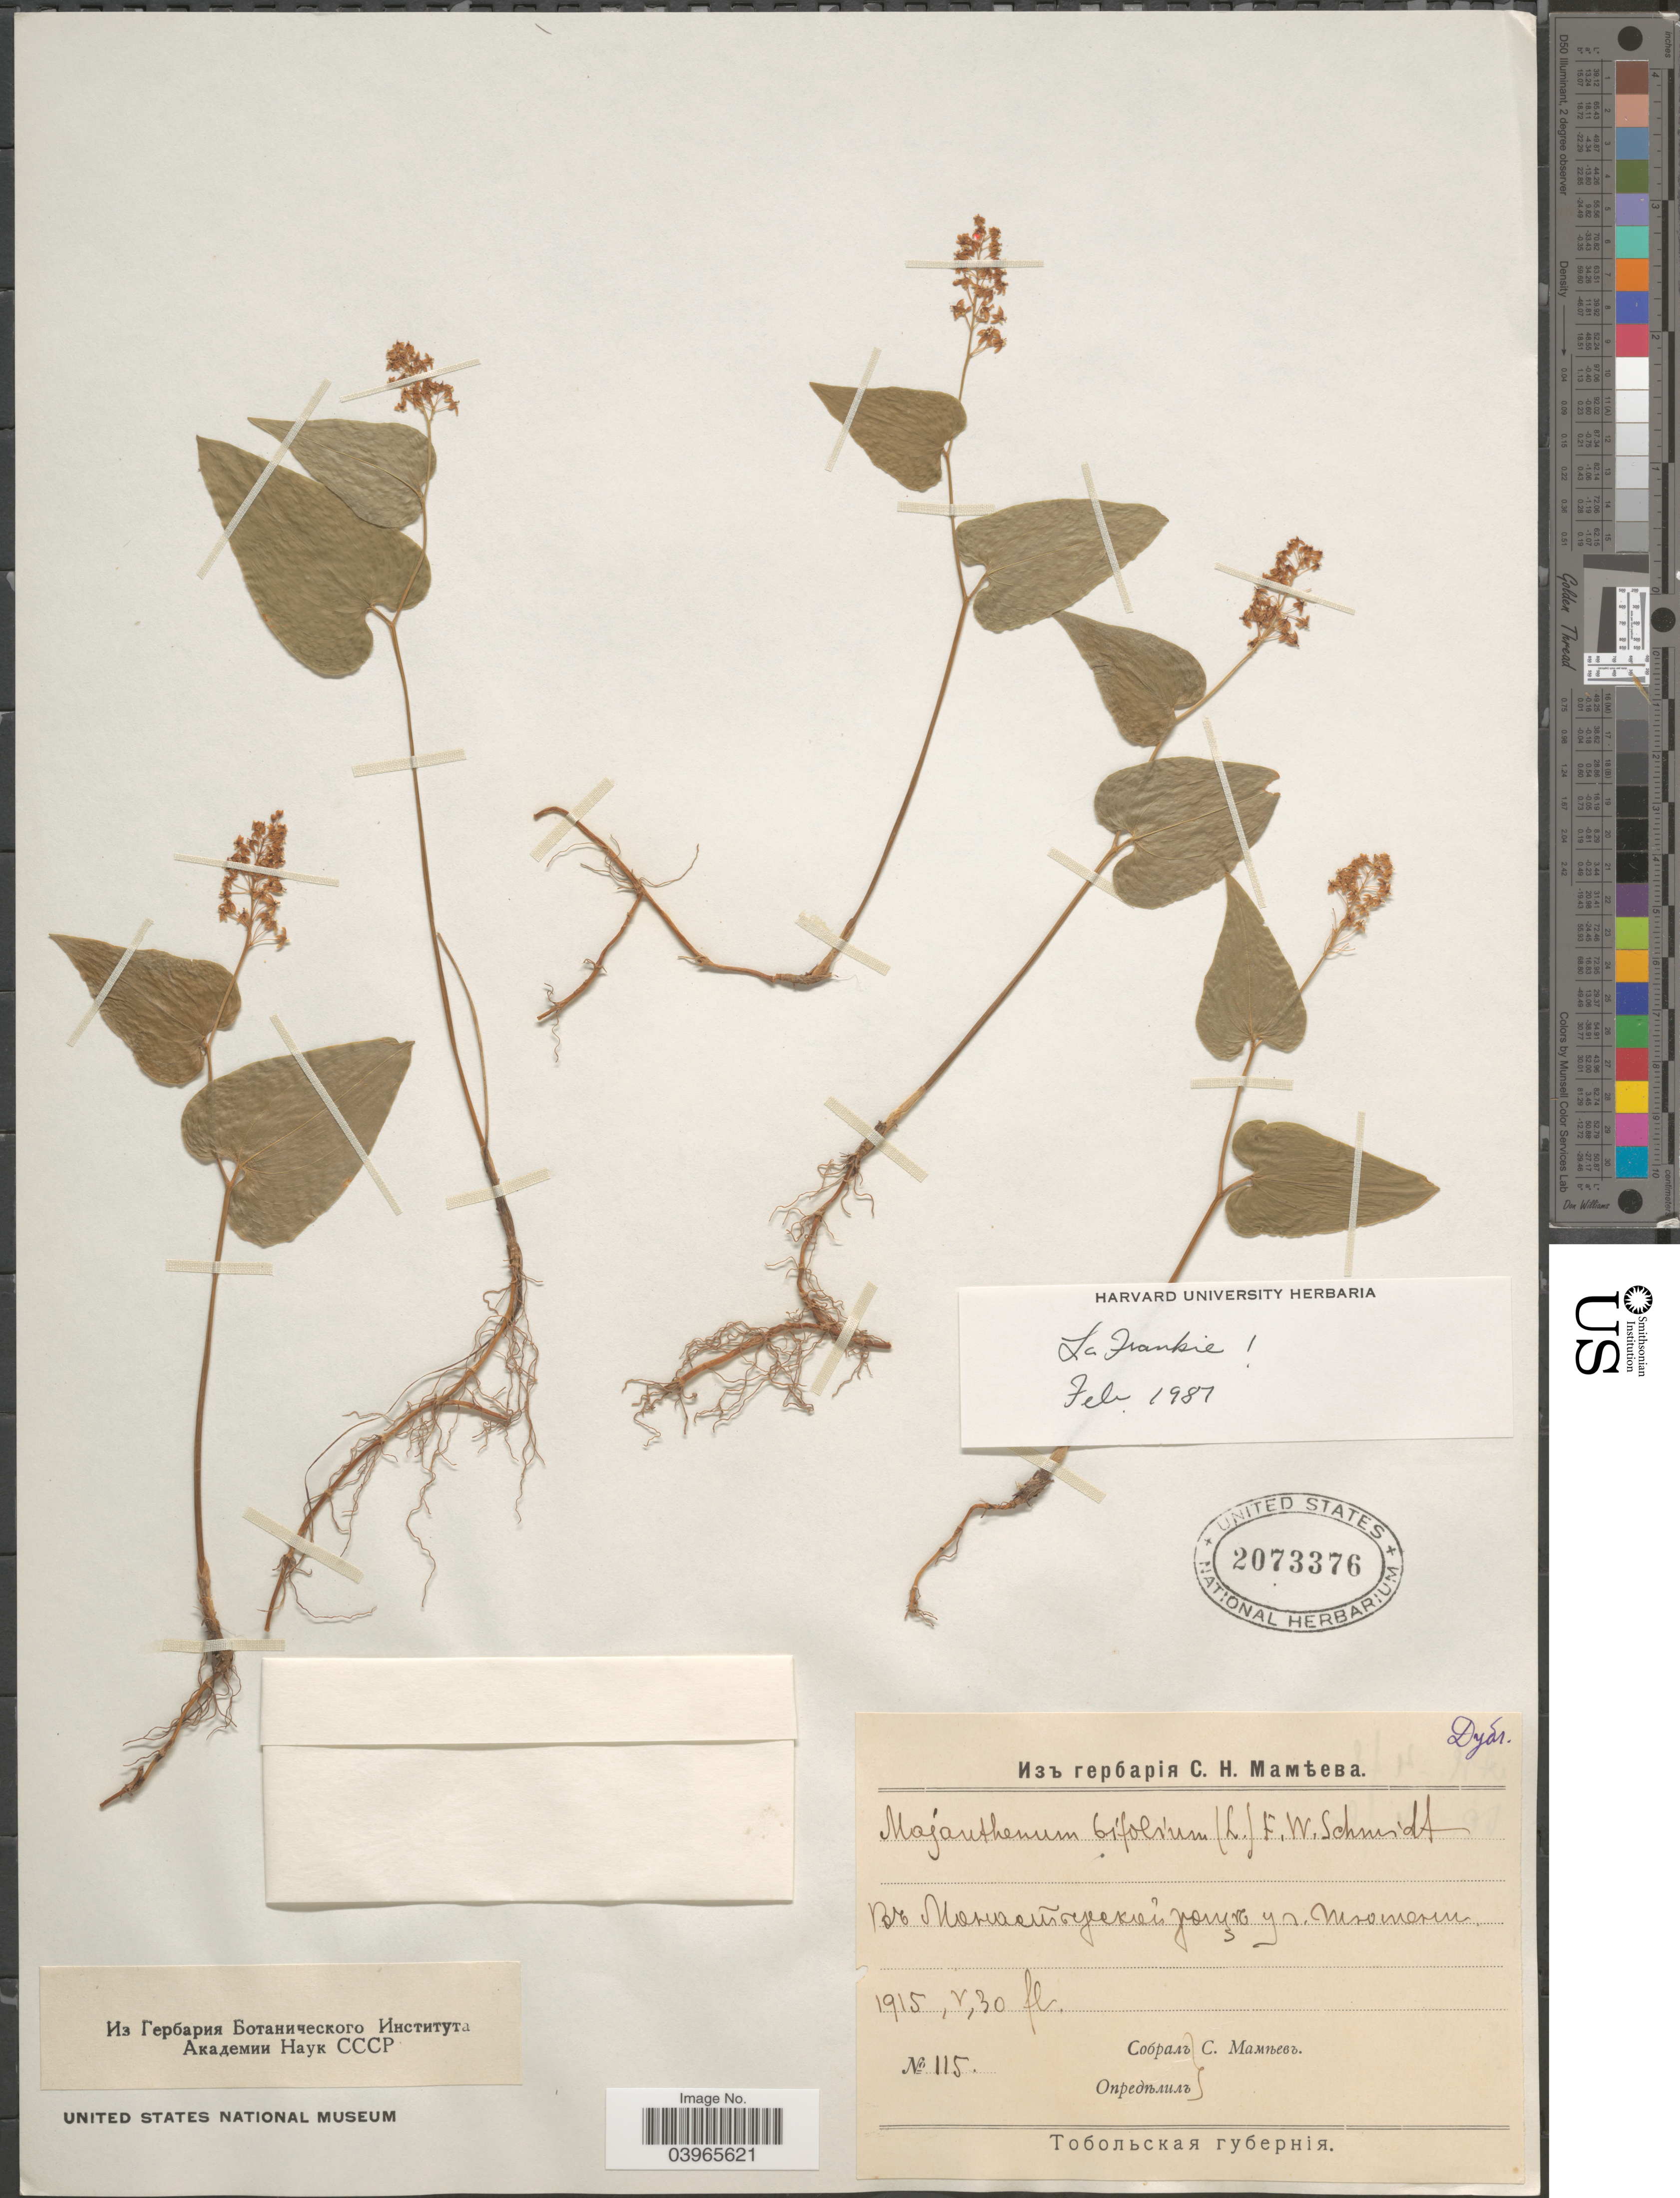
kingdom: Plantae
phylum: Tracheophyta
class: Liliopsida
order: Asparagales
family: Asparagaceae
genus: Maianthemum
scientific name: Maianthemum bifolium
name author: (L.) F.W. Schmidt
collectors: X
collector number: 115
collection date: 1915-05-30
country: Russian Federation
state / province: Tyumen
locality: Near Tuymen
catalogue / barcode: US 2073376